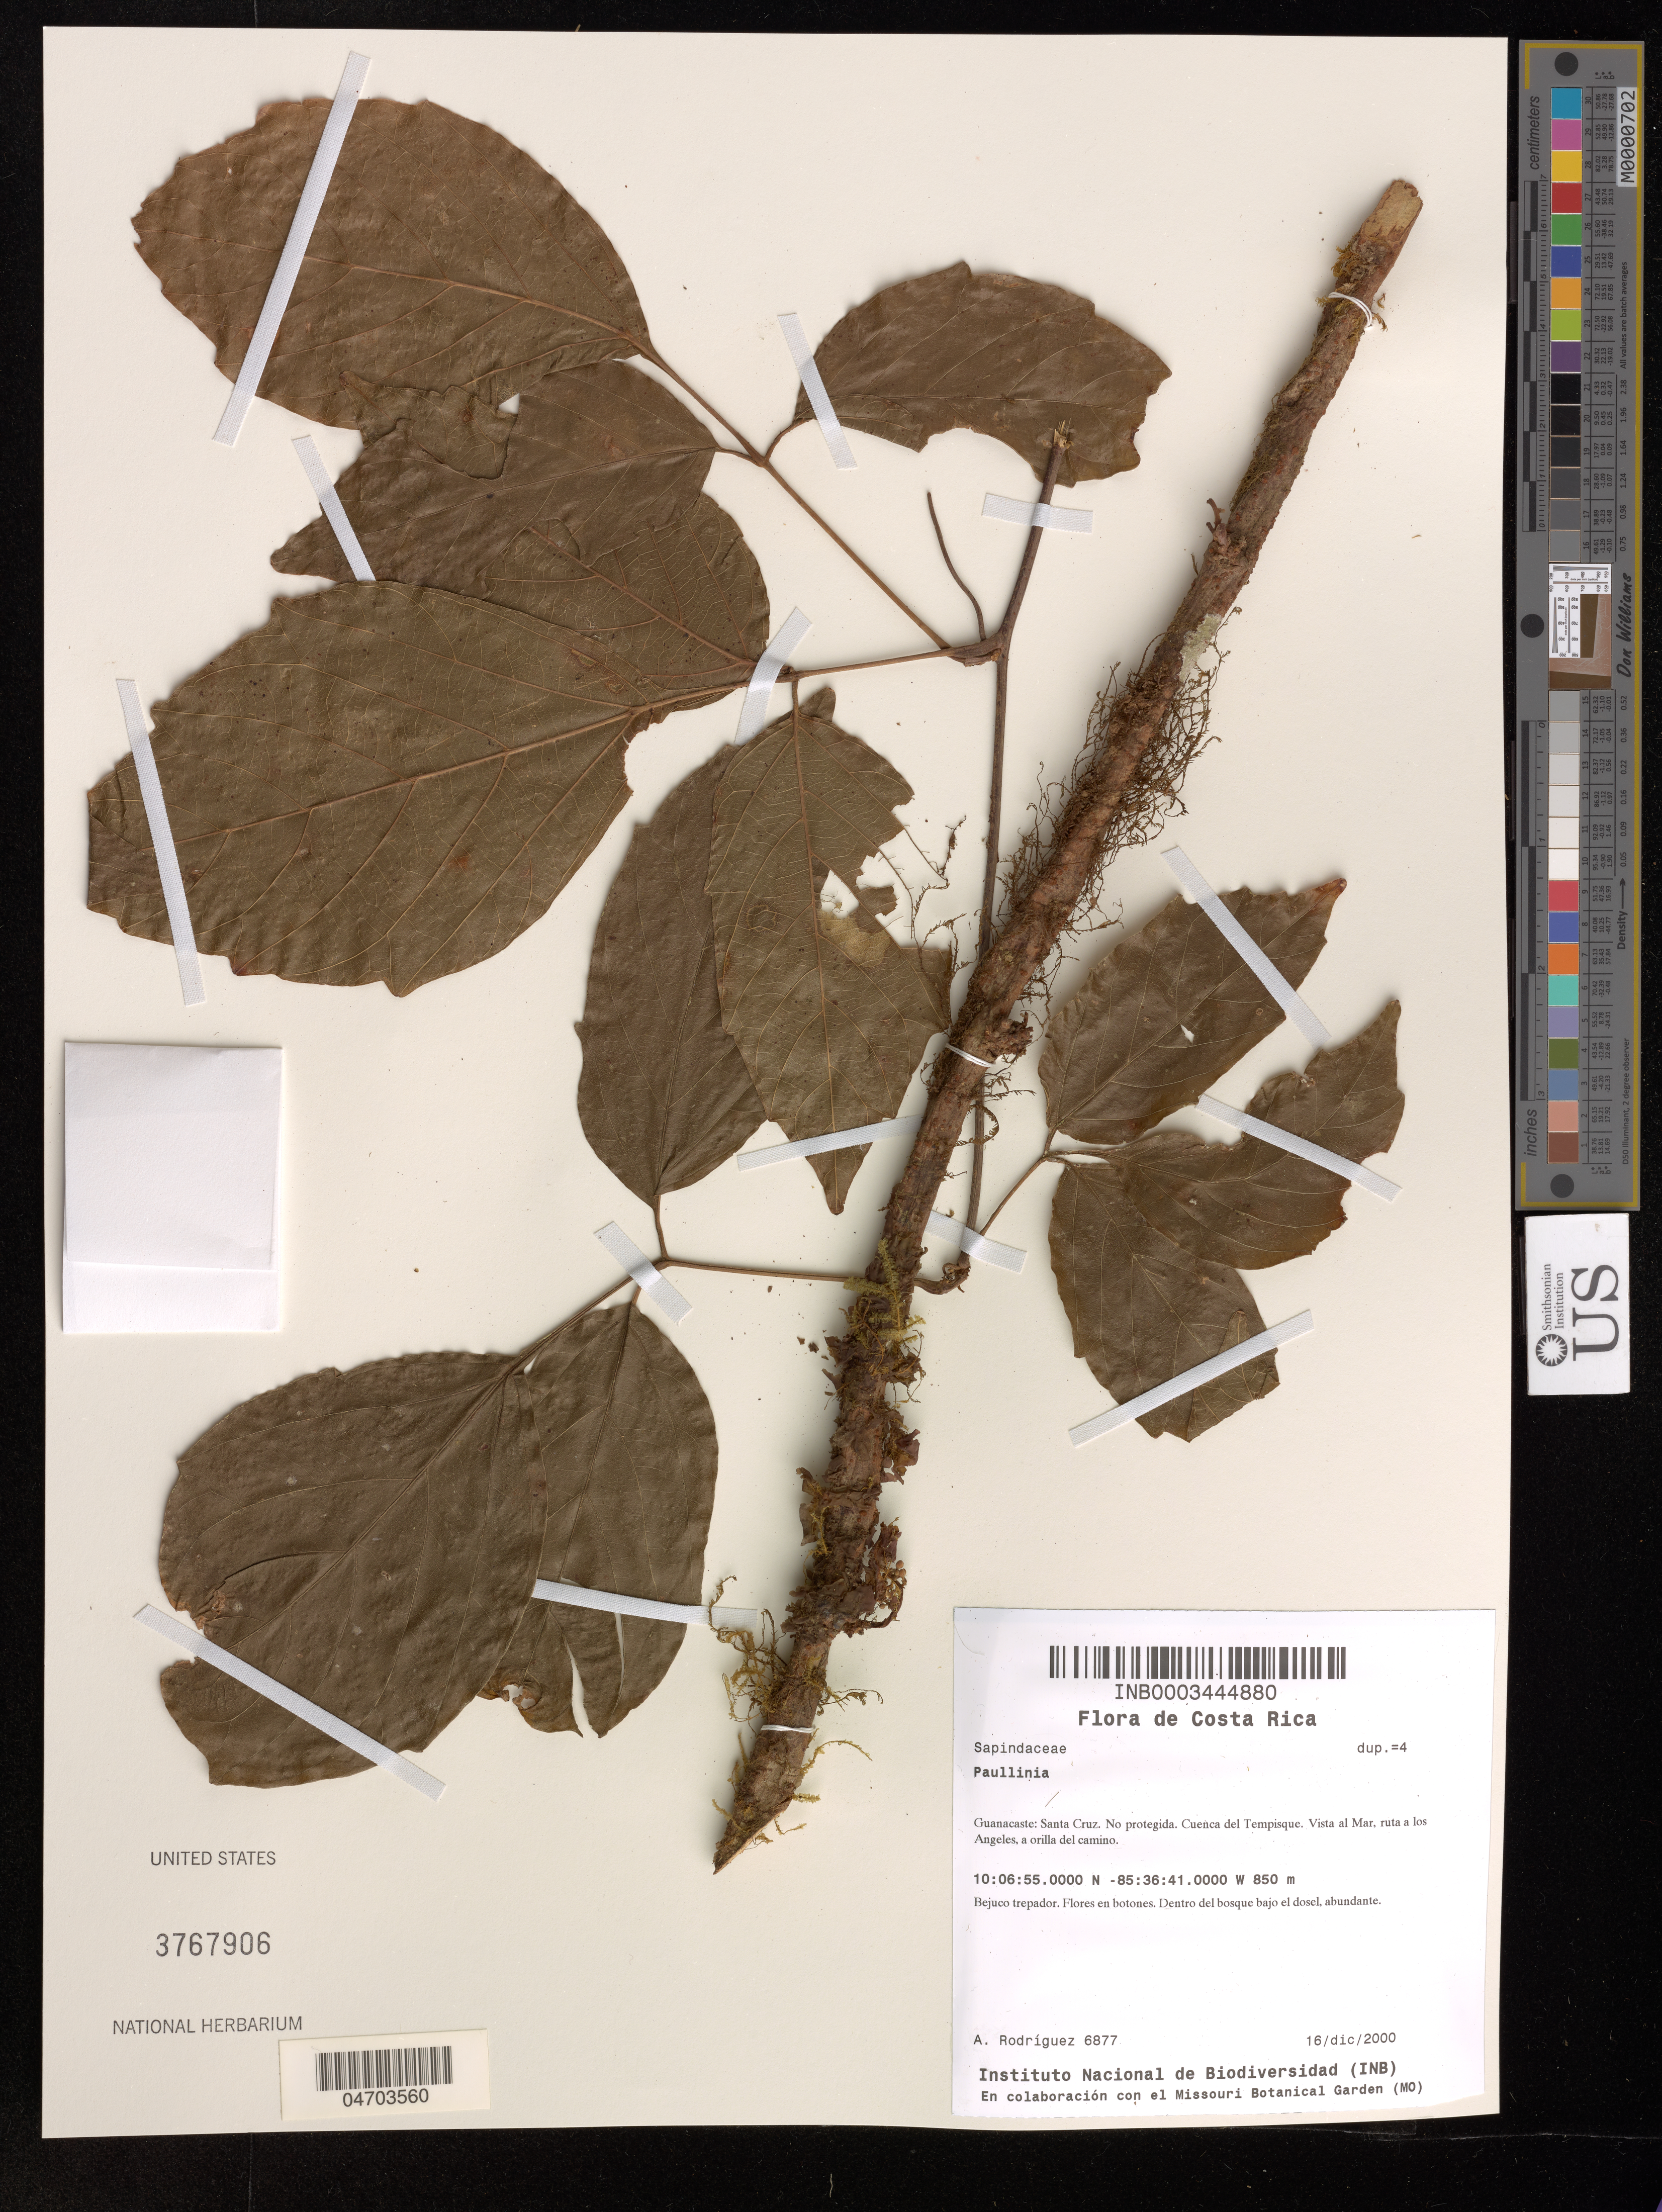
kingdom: Plantae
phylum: Tracheophyta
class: Magnoliopsida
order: Sapindales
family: Sapindaceae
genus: Paullinia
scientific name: Paullinia turbacensis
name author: Kunth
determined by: Acevedo-Rodriguez, P., (US), Smithsonian Institution - National Museum of Natural History (UNITED STATES)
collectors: A. Rodriguez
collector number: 6877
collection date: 2000-12-16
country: Costa Rica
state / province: Guanacaste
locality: Santa Cruz. No protegida. Cuenca del Tempisque. Vista al Mar. ruta a los Angeles, a orilla del camino.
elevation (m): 850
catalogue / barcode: US 3767906